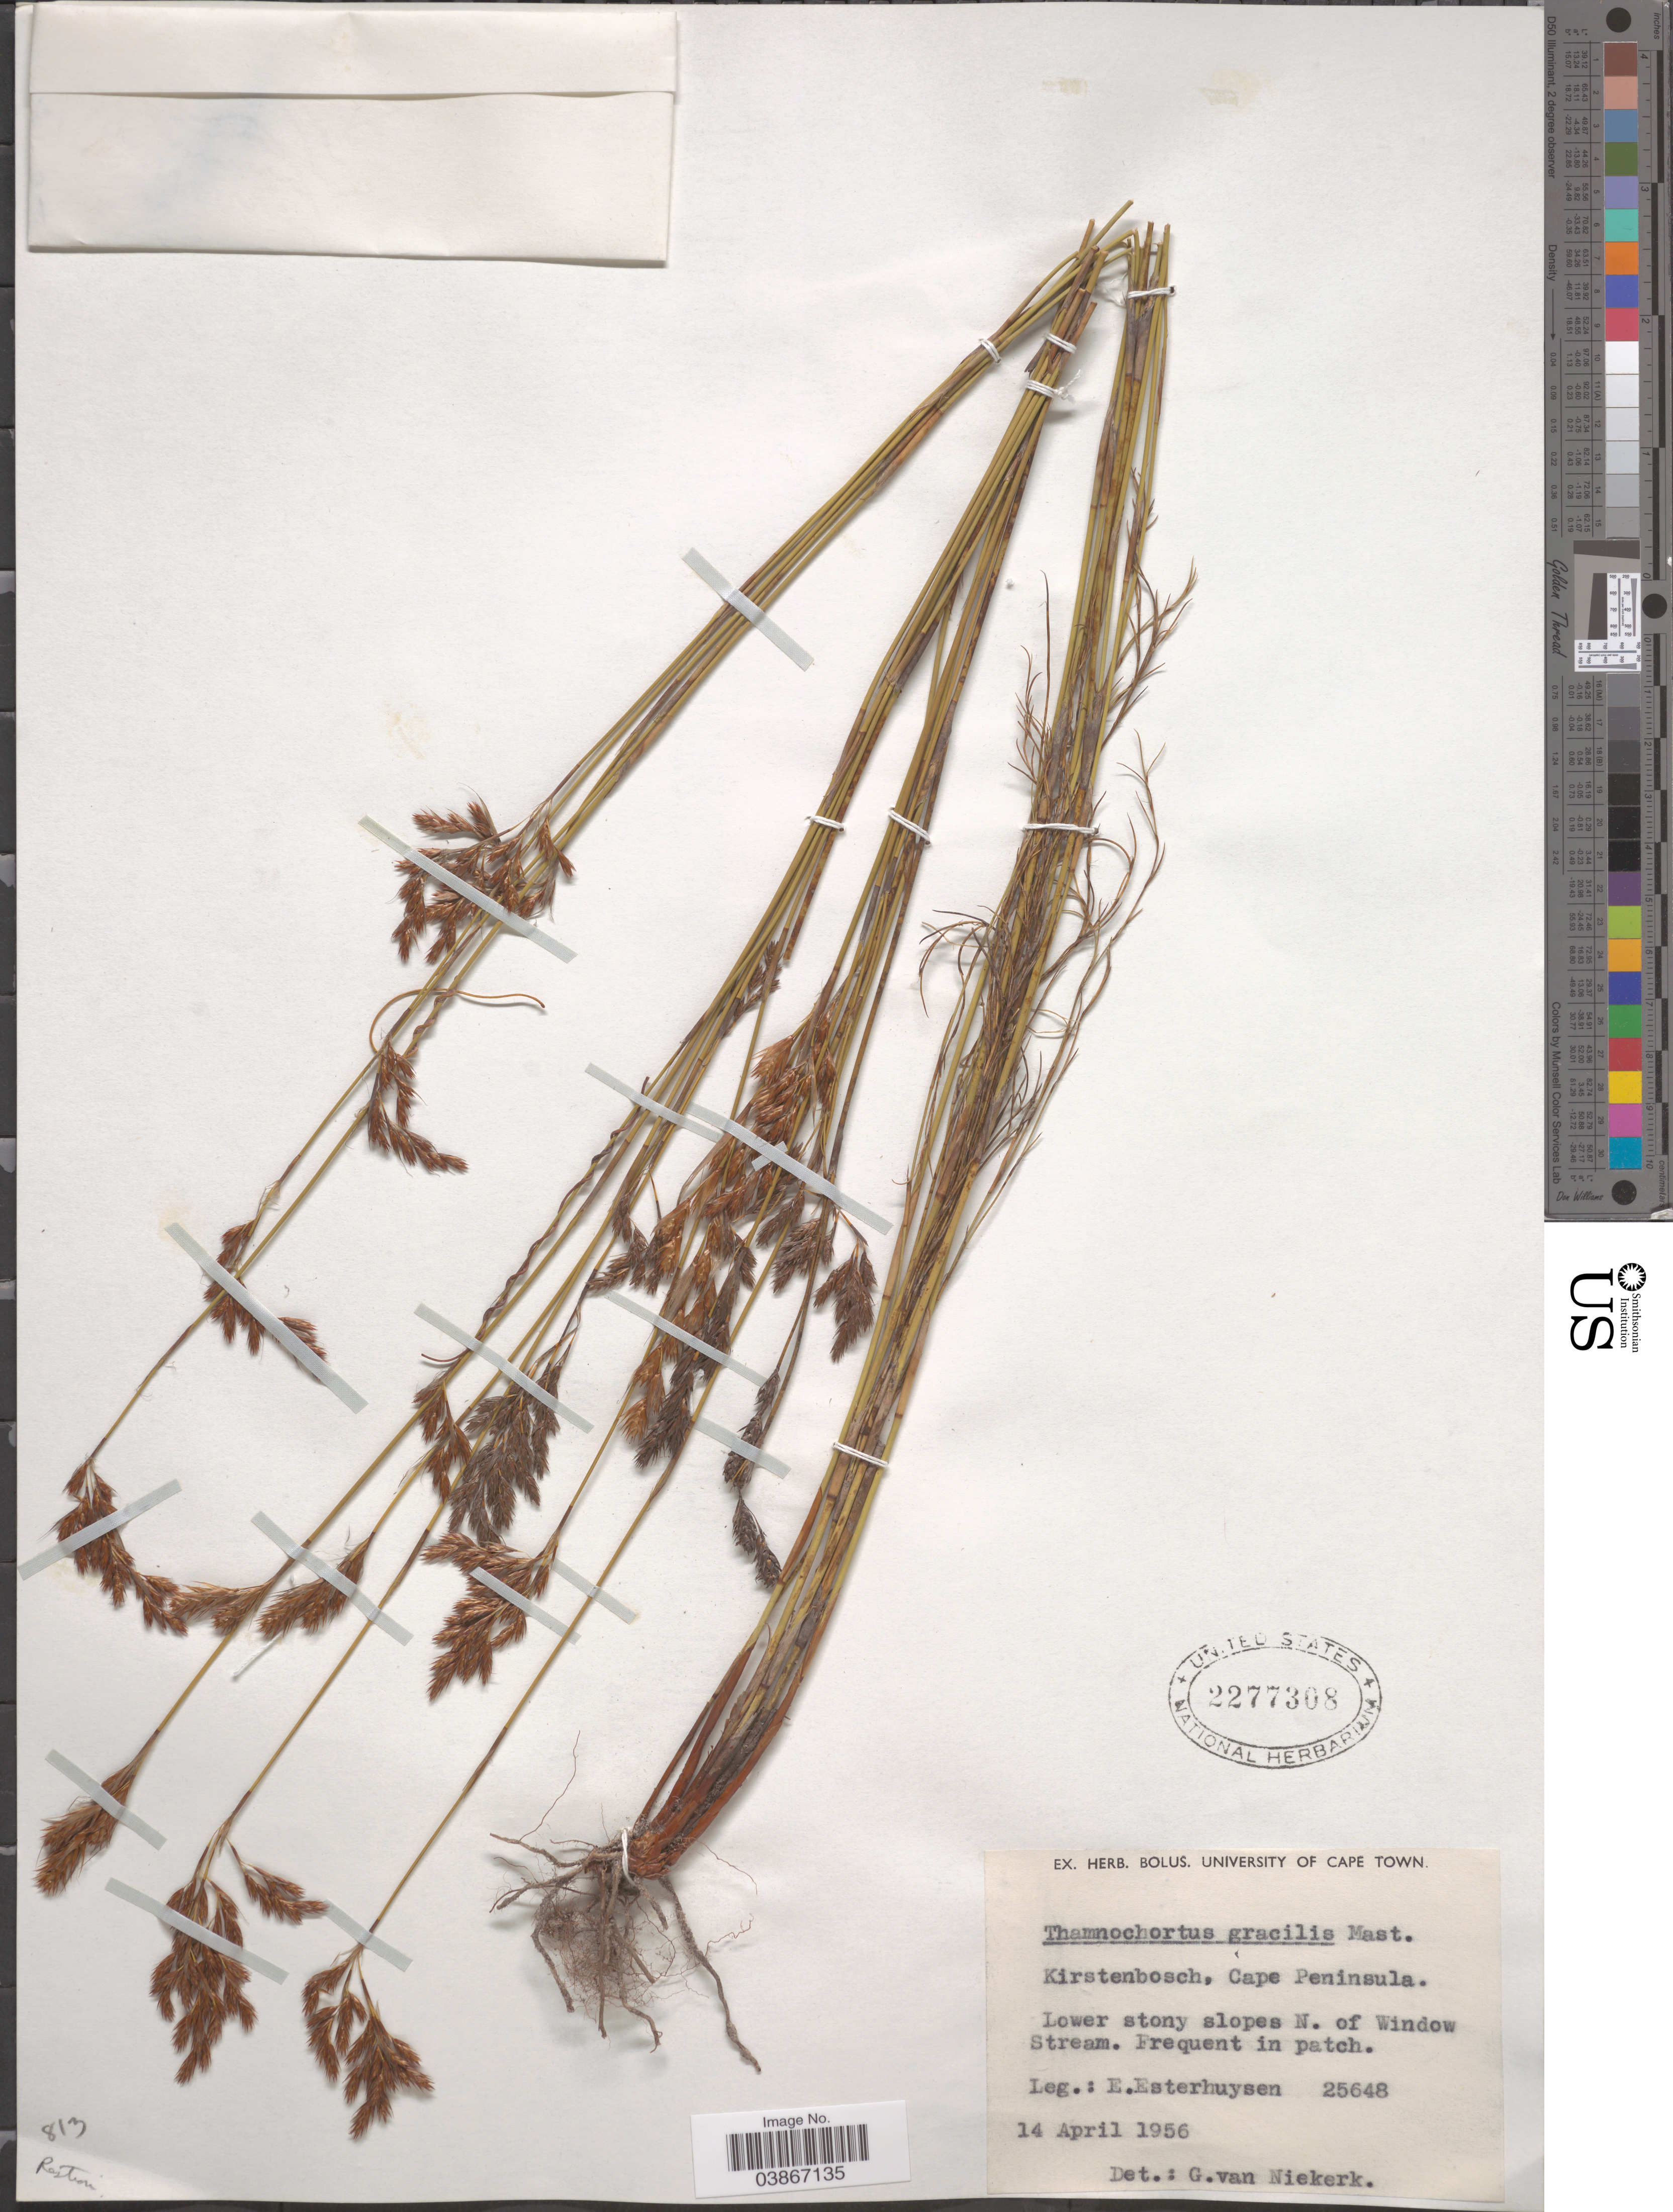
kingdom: Plantae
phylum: Tracheophyta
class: Liliopsida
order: Poales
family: Restionaceae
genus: Thamnochortus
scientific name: Thamnochortus gracilis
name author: Mast.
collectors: E. E. Esterhuysen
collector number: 25648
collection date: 1956-04-14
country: South Africa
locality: Kirstenbosch, Cape Peninsula. Lower stony slopes N. of Window Stream.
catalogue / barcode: US 2277308